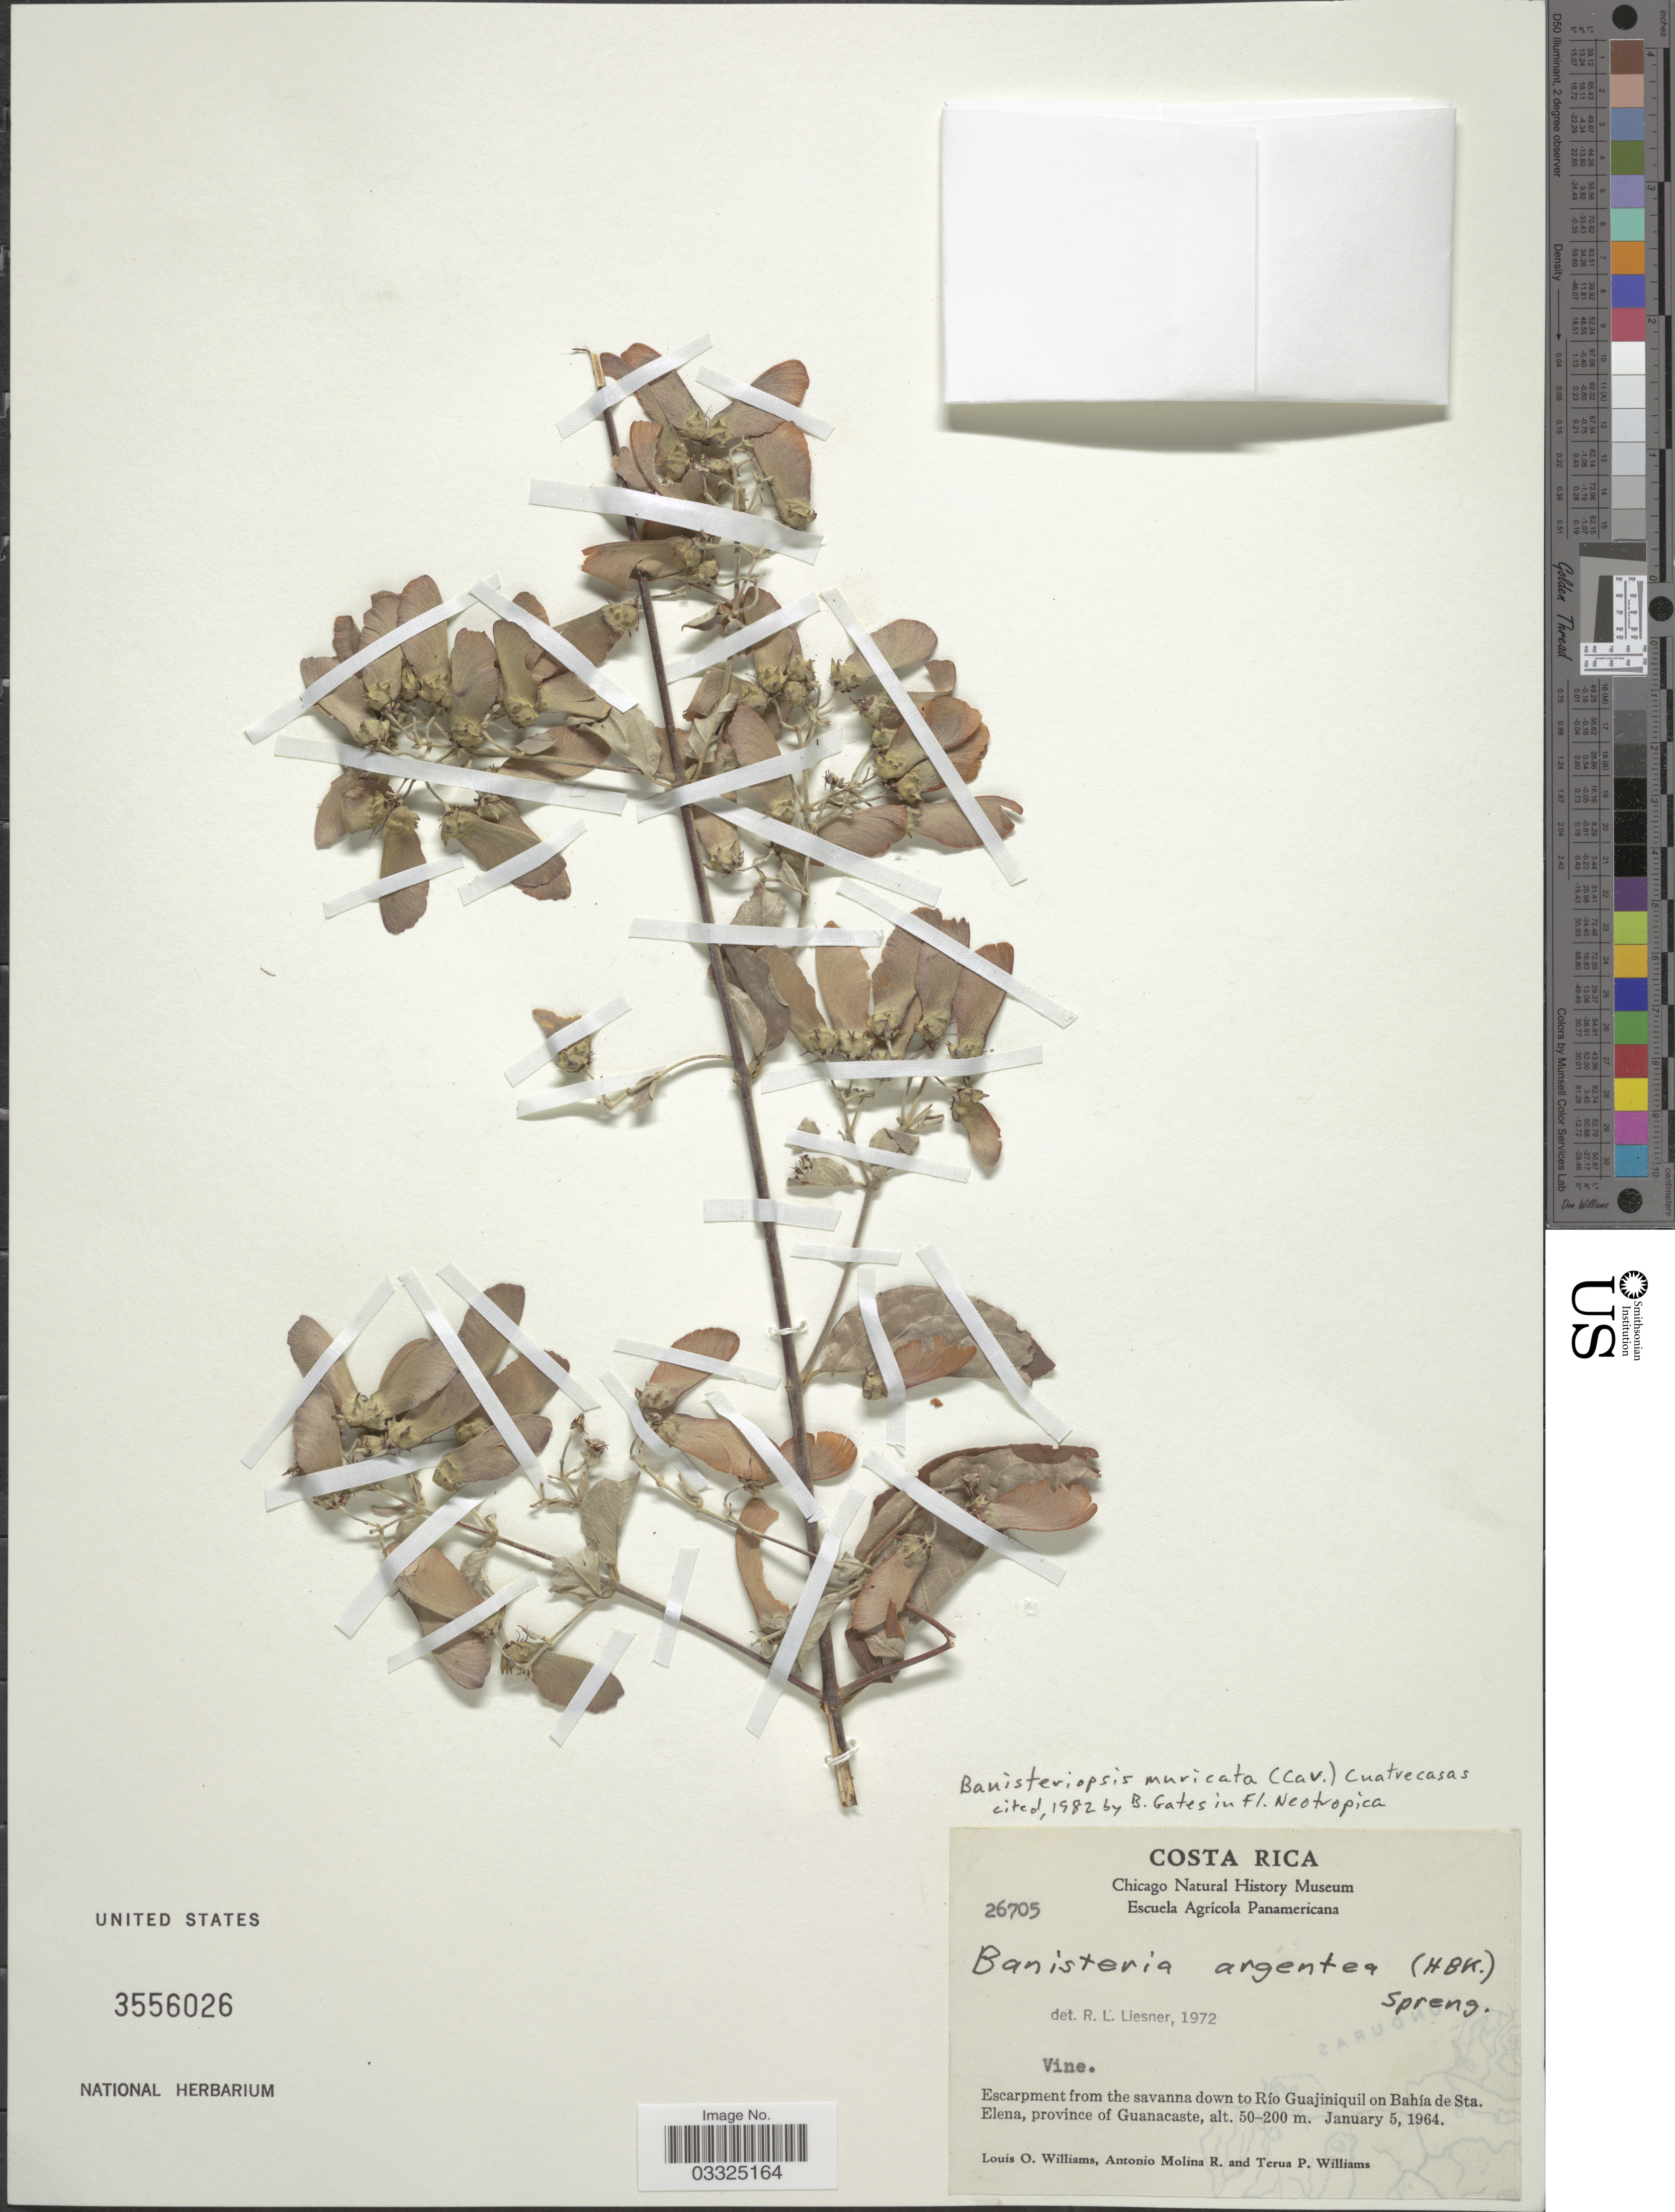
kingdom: Plantae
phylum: Tracheophyta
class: Magnoliopsida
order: Malpighiales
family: Malpighiaceae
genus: Banisteriopsis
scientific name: Banisteriopsis muricata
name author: (Cav.) Cuatrec.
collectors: L. O. Williams, A. Molina R. & T. Williams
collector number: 26705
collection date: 1964-01-05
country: Costa Rica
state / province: Guanacaste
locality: Escarpment from the savanna down to Río Guajiniquil on Bahía de Sta. Elena.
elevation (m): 50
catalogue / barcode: US 3556026